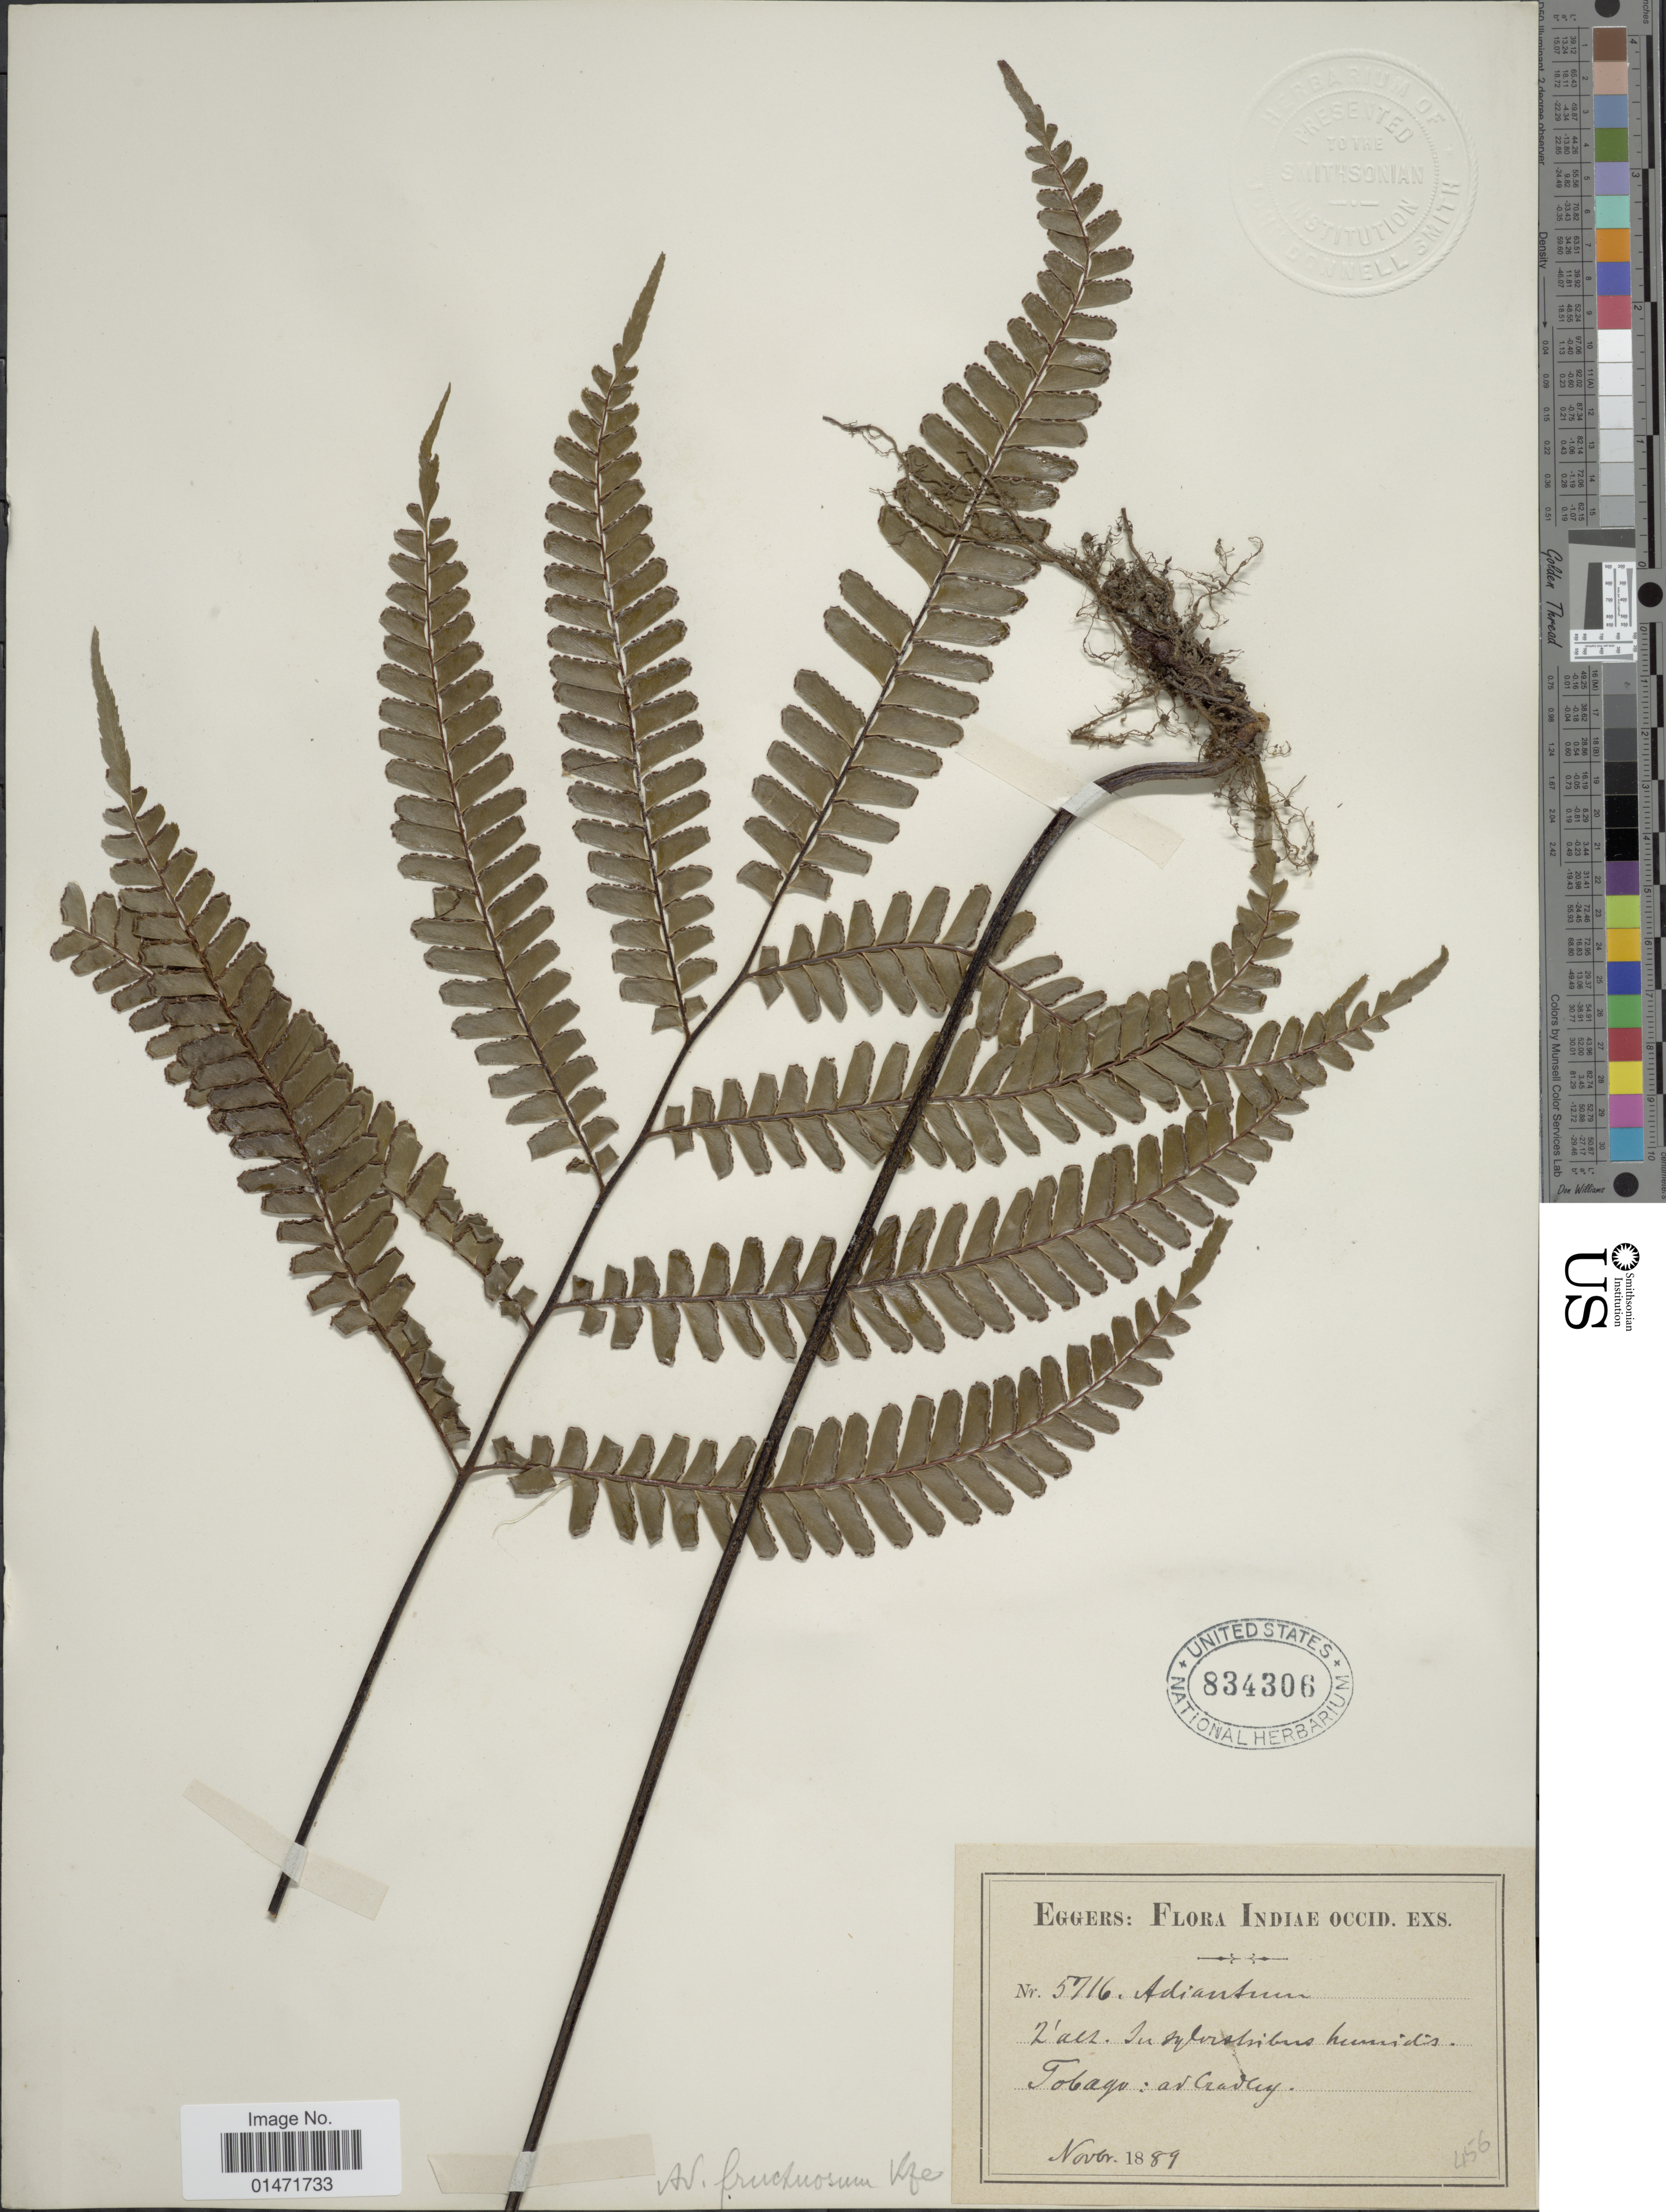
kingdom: Plantae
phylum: Tracheophyta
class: Polypodiopsida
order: Polypodiales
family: Pteridaceae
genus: Adiantum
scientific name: Adiantum tetraphyllum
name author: Humb. & Bonpl. ex Willd.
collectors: -. Eggers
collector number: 5716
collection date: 1889-11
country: Trinidad and Tobago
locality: Tobago: ad Cradley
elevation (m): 1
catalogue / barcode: US 834306